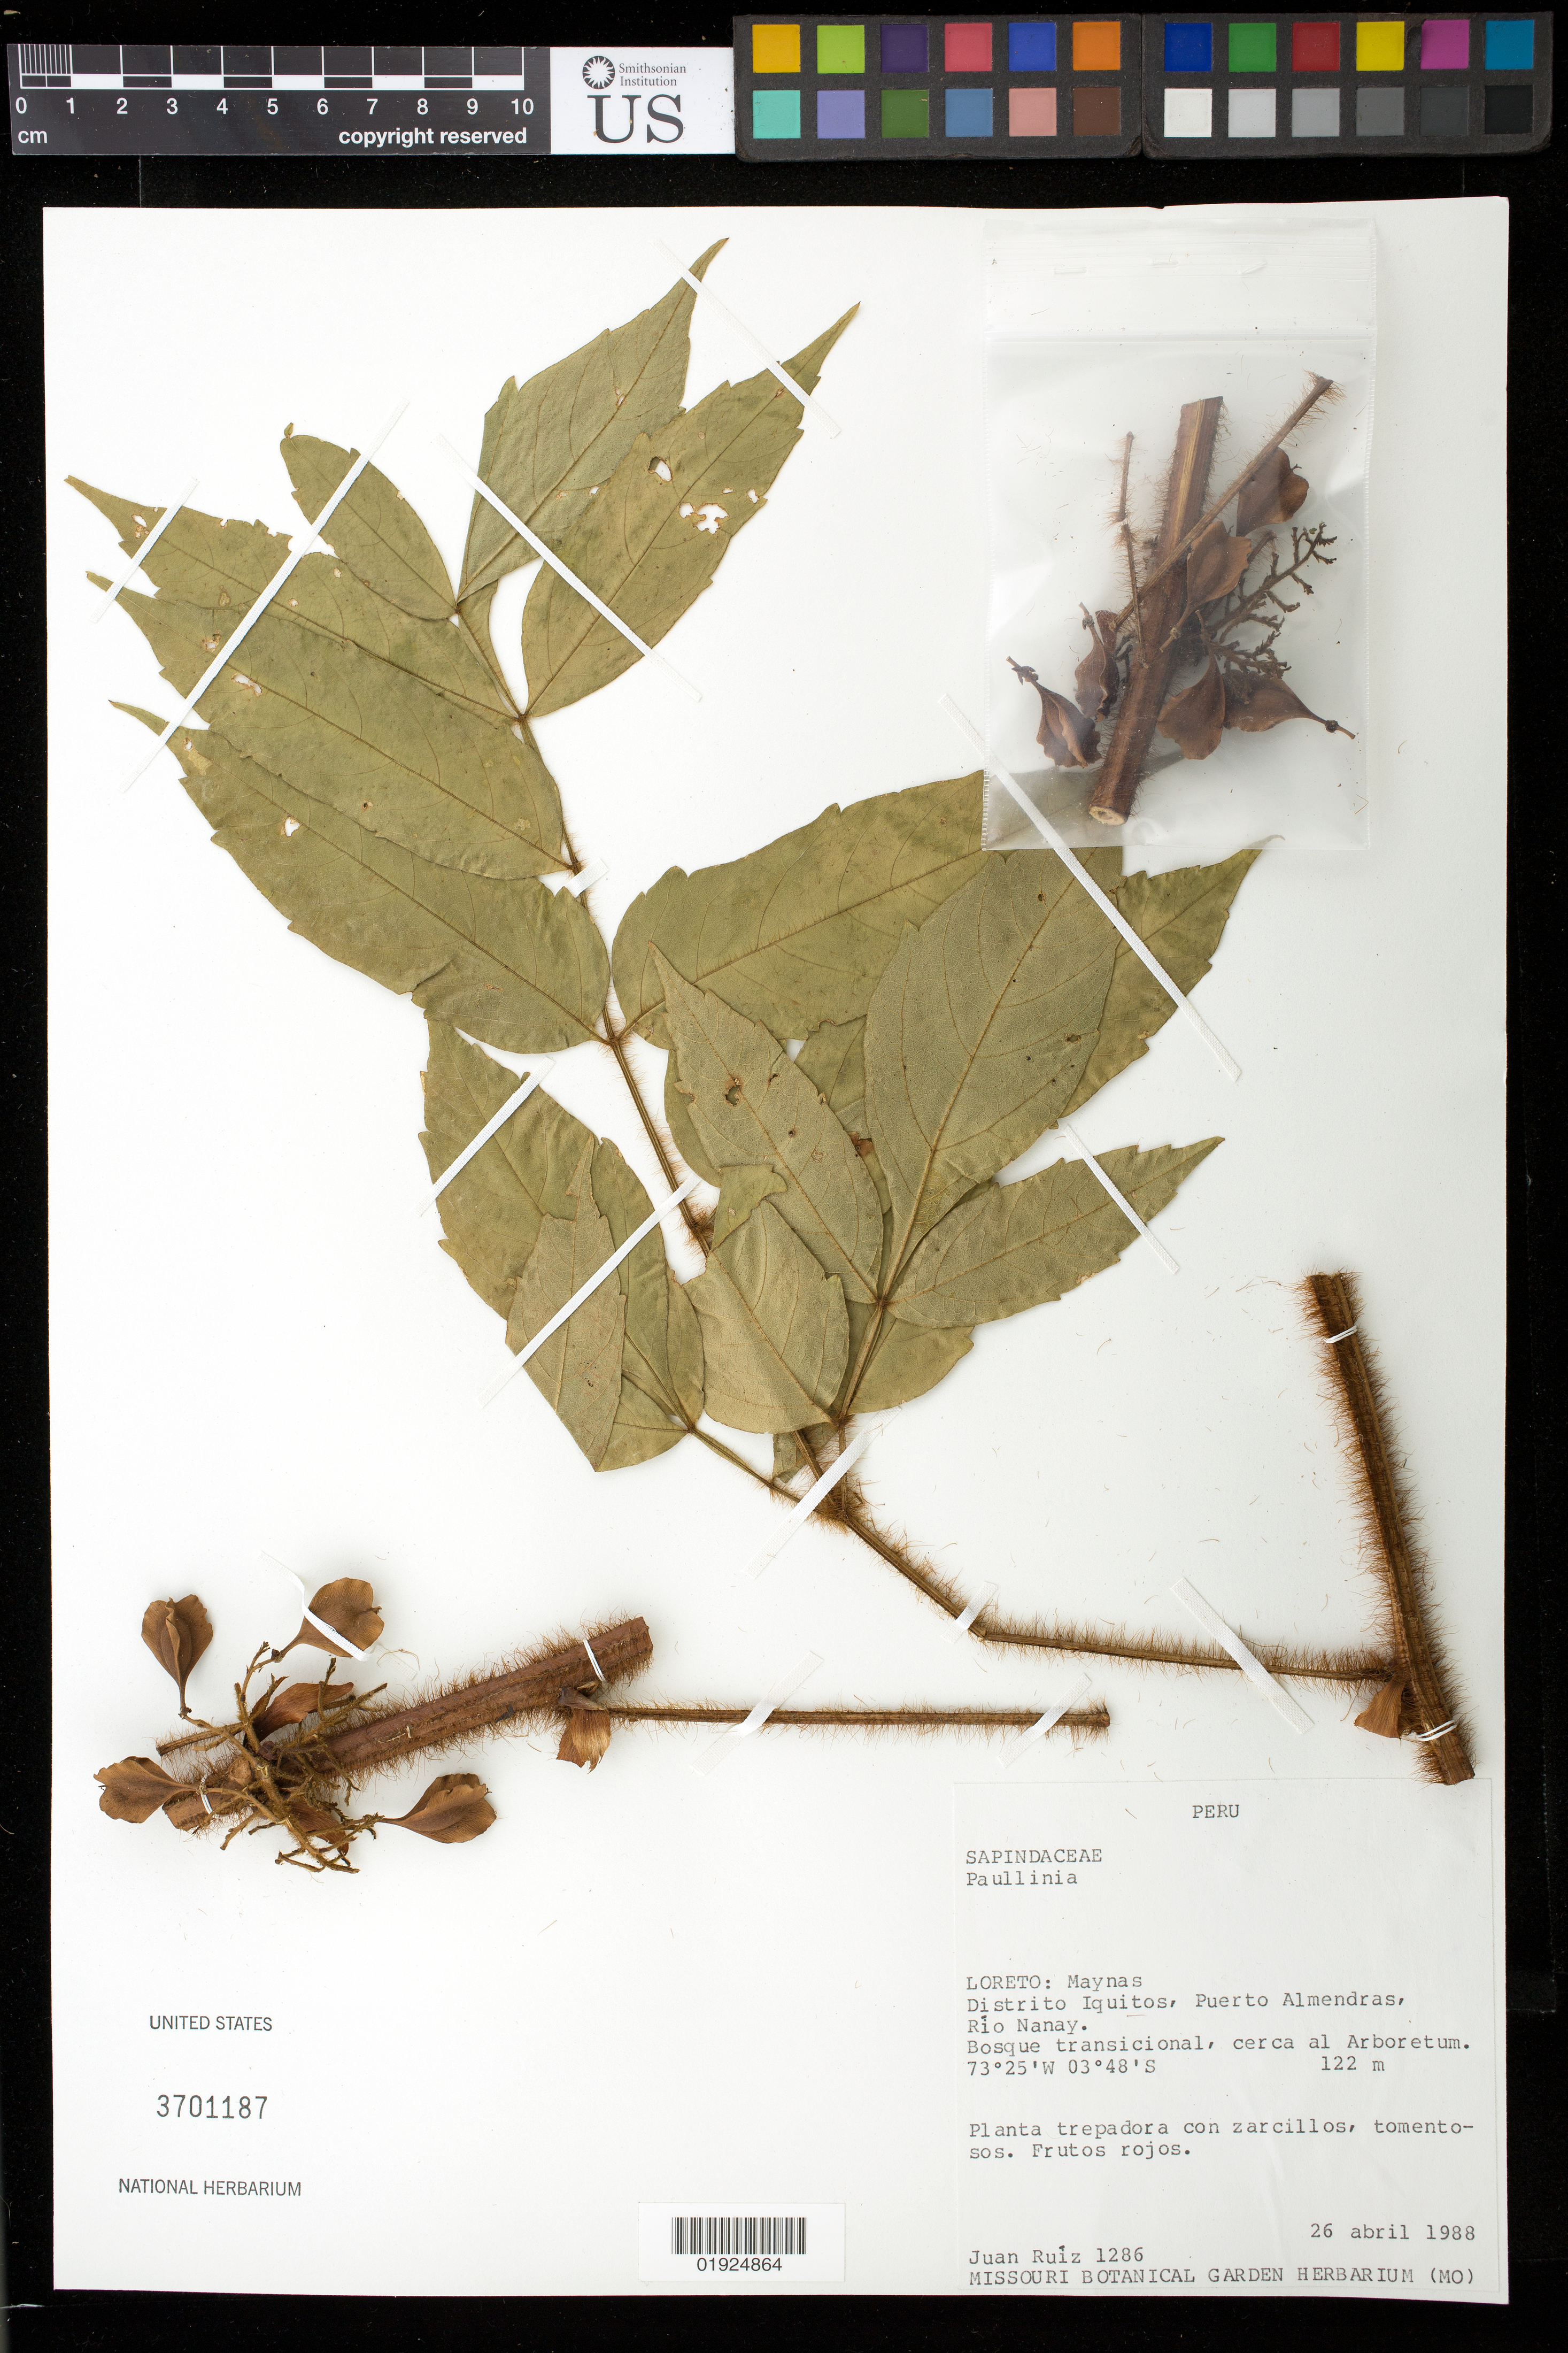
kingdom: Plantae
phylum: Tracheophyta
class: Magnoliopsida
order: Sapindales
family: Sapindaceae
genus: Paullinia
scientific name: Paullinia sp.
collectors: J. Ruíz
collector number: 1286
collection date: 1988-04-26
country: Peru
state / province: Loreto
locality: Maynas. Distrito Iquitos, Puerto Almendras, Río Nanay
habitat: Bosque transicional, cerca al Arboretum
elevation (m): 122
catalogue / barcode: US 3701187